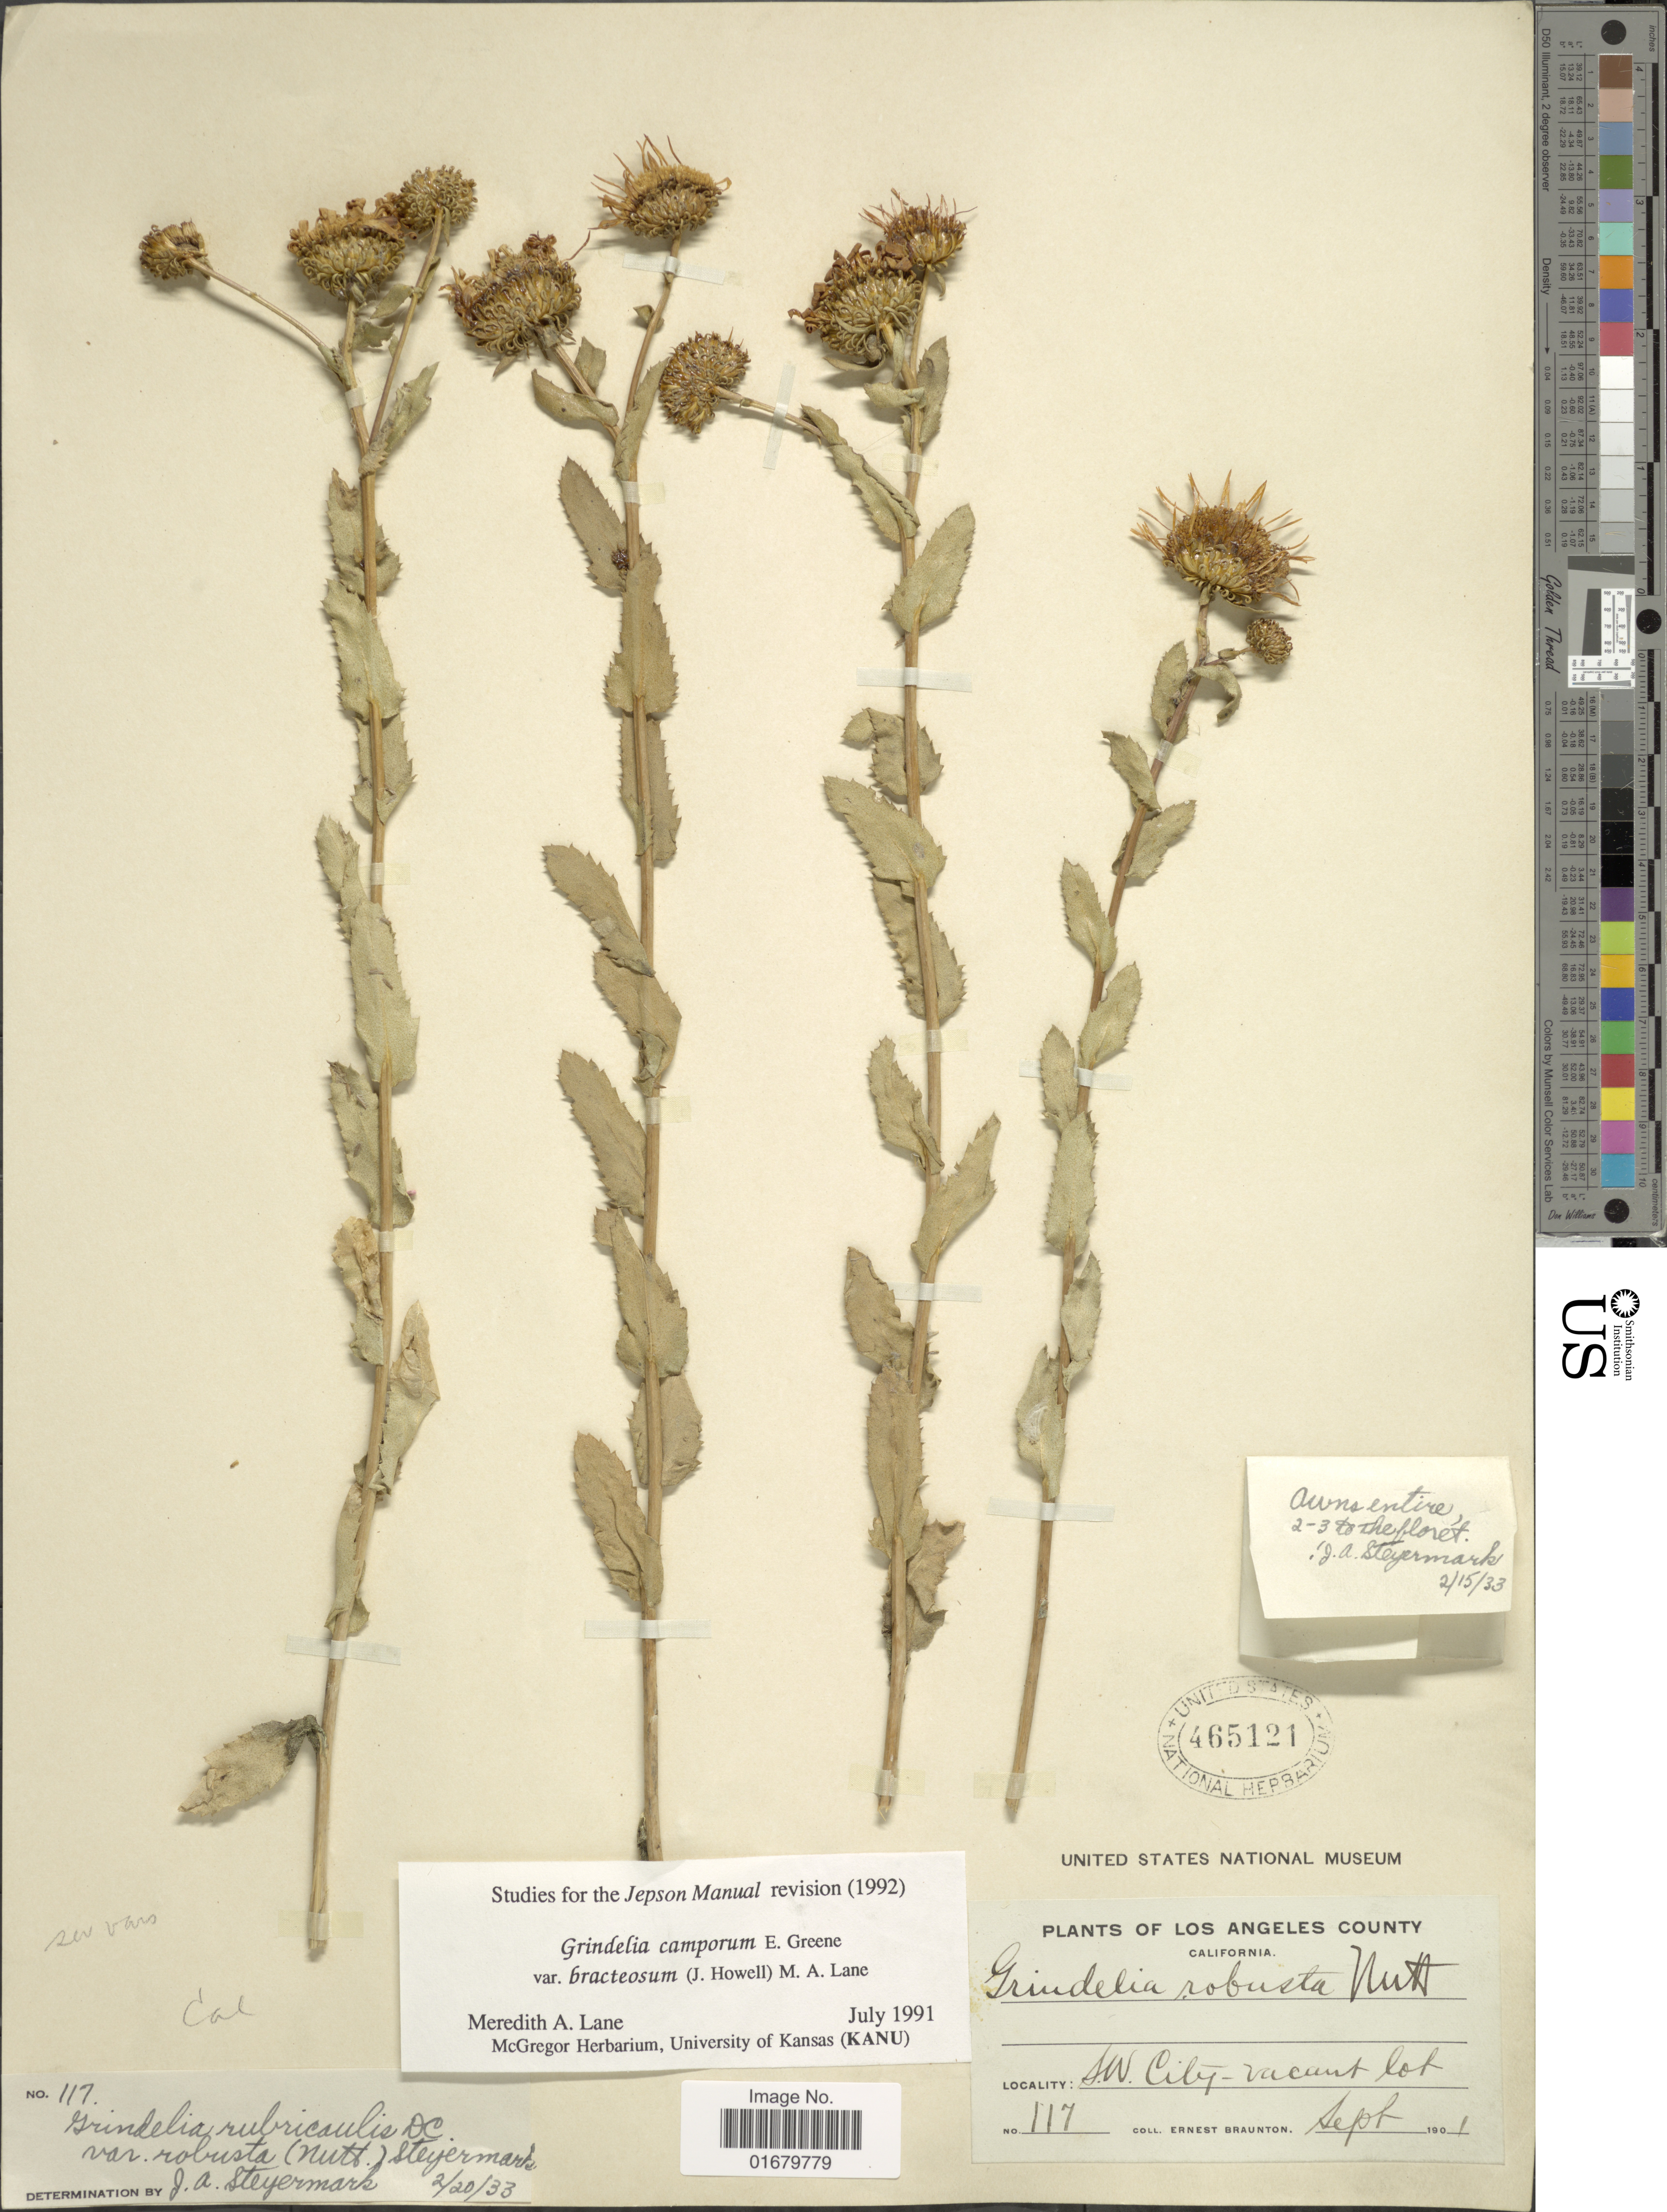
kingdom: Plantae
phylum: Tracheophyta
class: Magnoliopsida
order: Asterales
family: Asteraceae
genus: Grindelia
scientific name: Grindelia camporum var. bracteosa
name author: (J. Howell) M.A. Lane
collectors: E. Braunton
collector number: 117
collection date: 1901-09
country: United States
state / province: California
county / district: Los Angeles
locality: Los Angeles County, SW City-vacant lot.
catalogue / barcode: US 465121